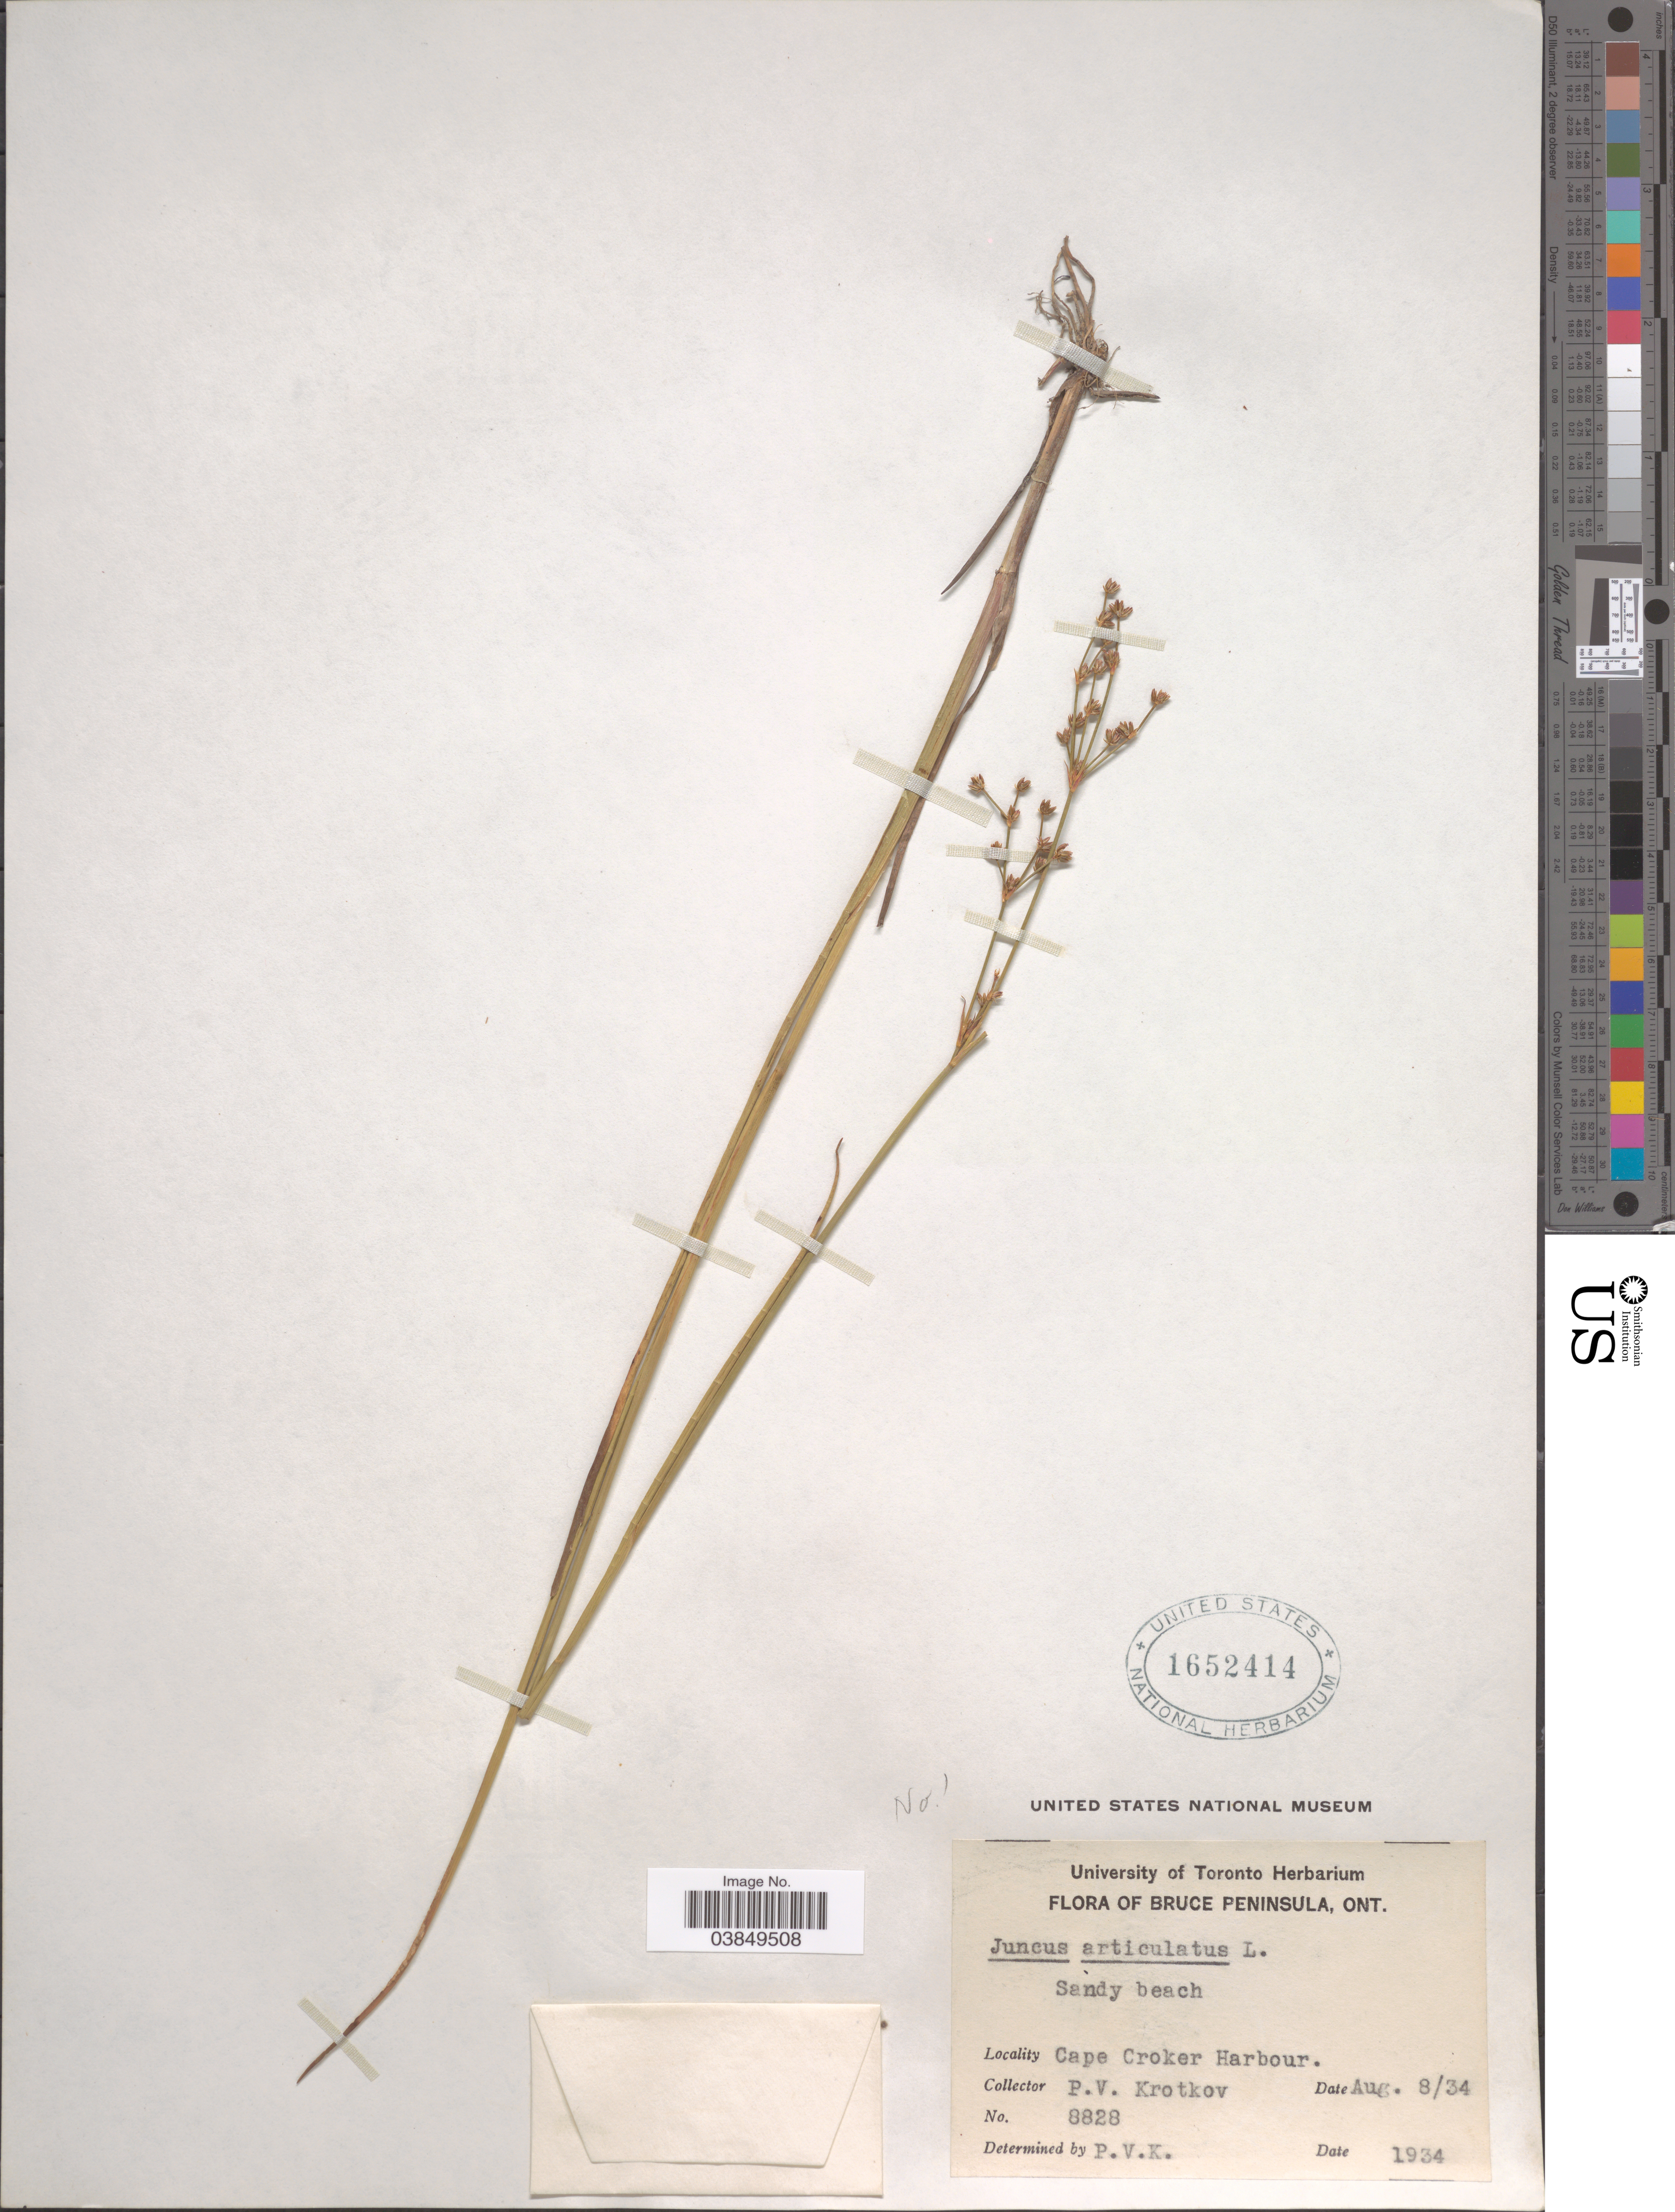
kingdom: Plantae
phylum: Tracheophyta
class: Liliopsida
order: Poales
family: Juncaceae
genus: Juncus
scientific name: Juncus articulatus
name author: L.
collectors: P. V. Krotkov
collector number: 8828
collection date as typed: Transcribed d/m/y: 8/8/34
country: Canada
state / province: Ontario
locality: Bruce Peninsula. Cape Croker Harbour.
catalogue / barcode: US 1652414